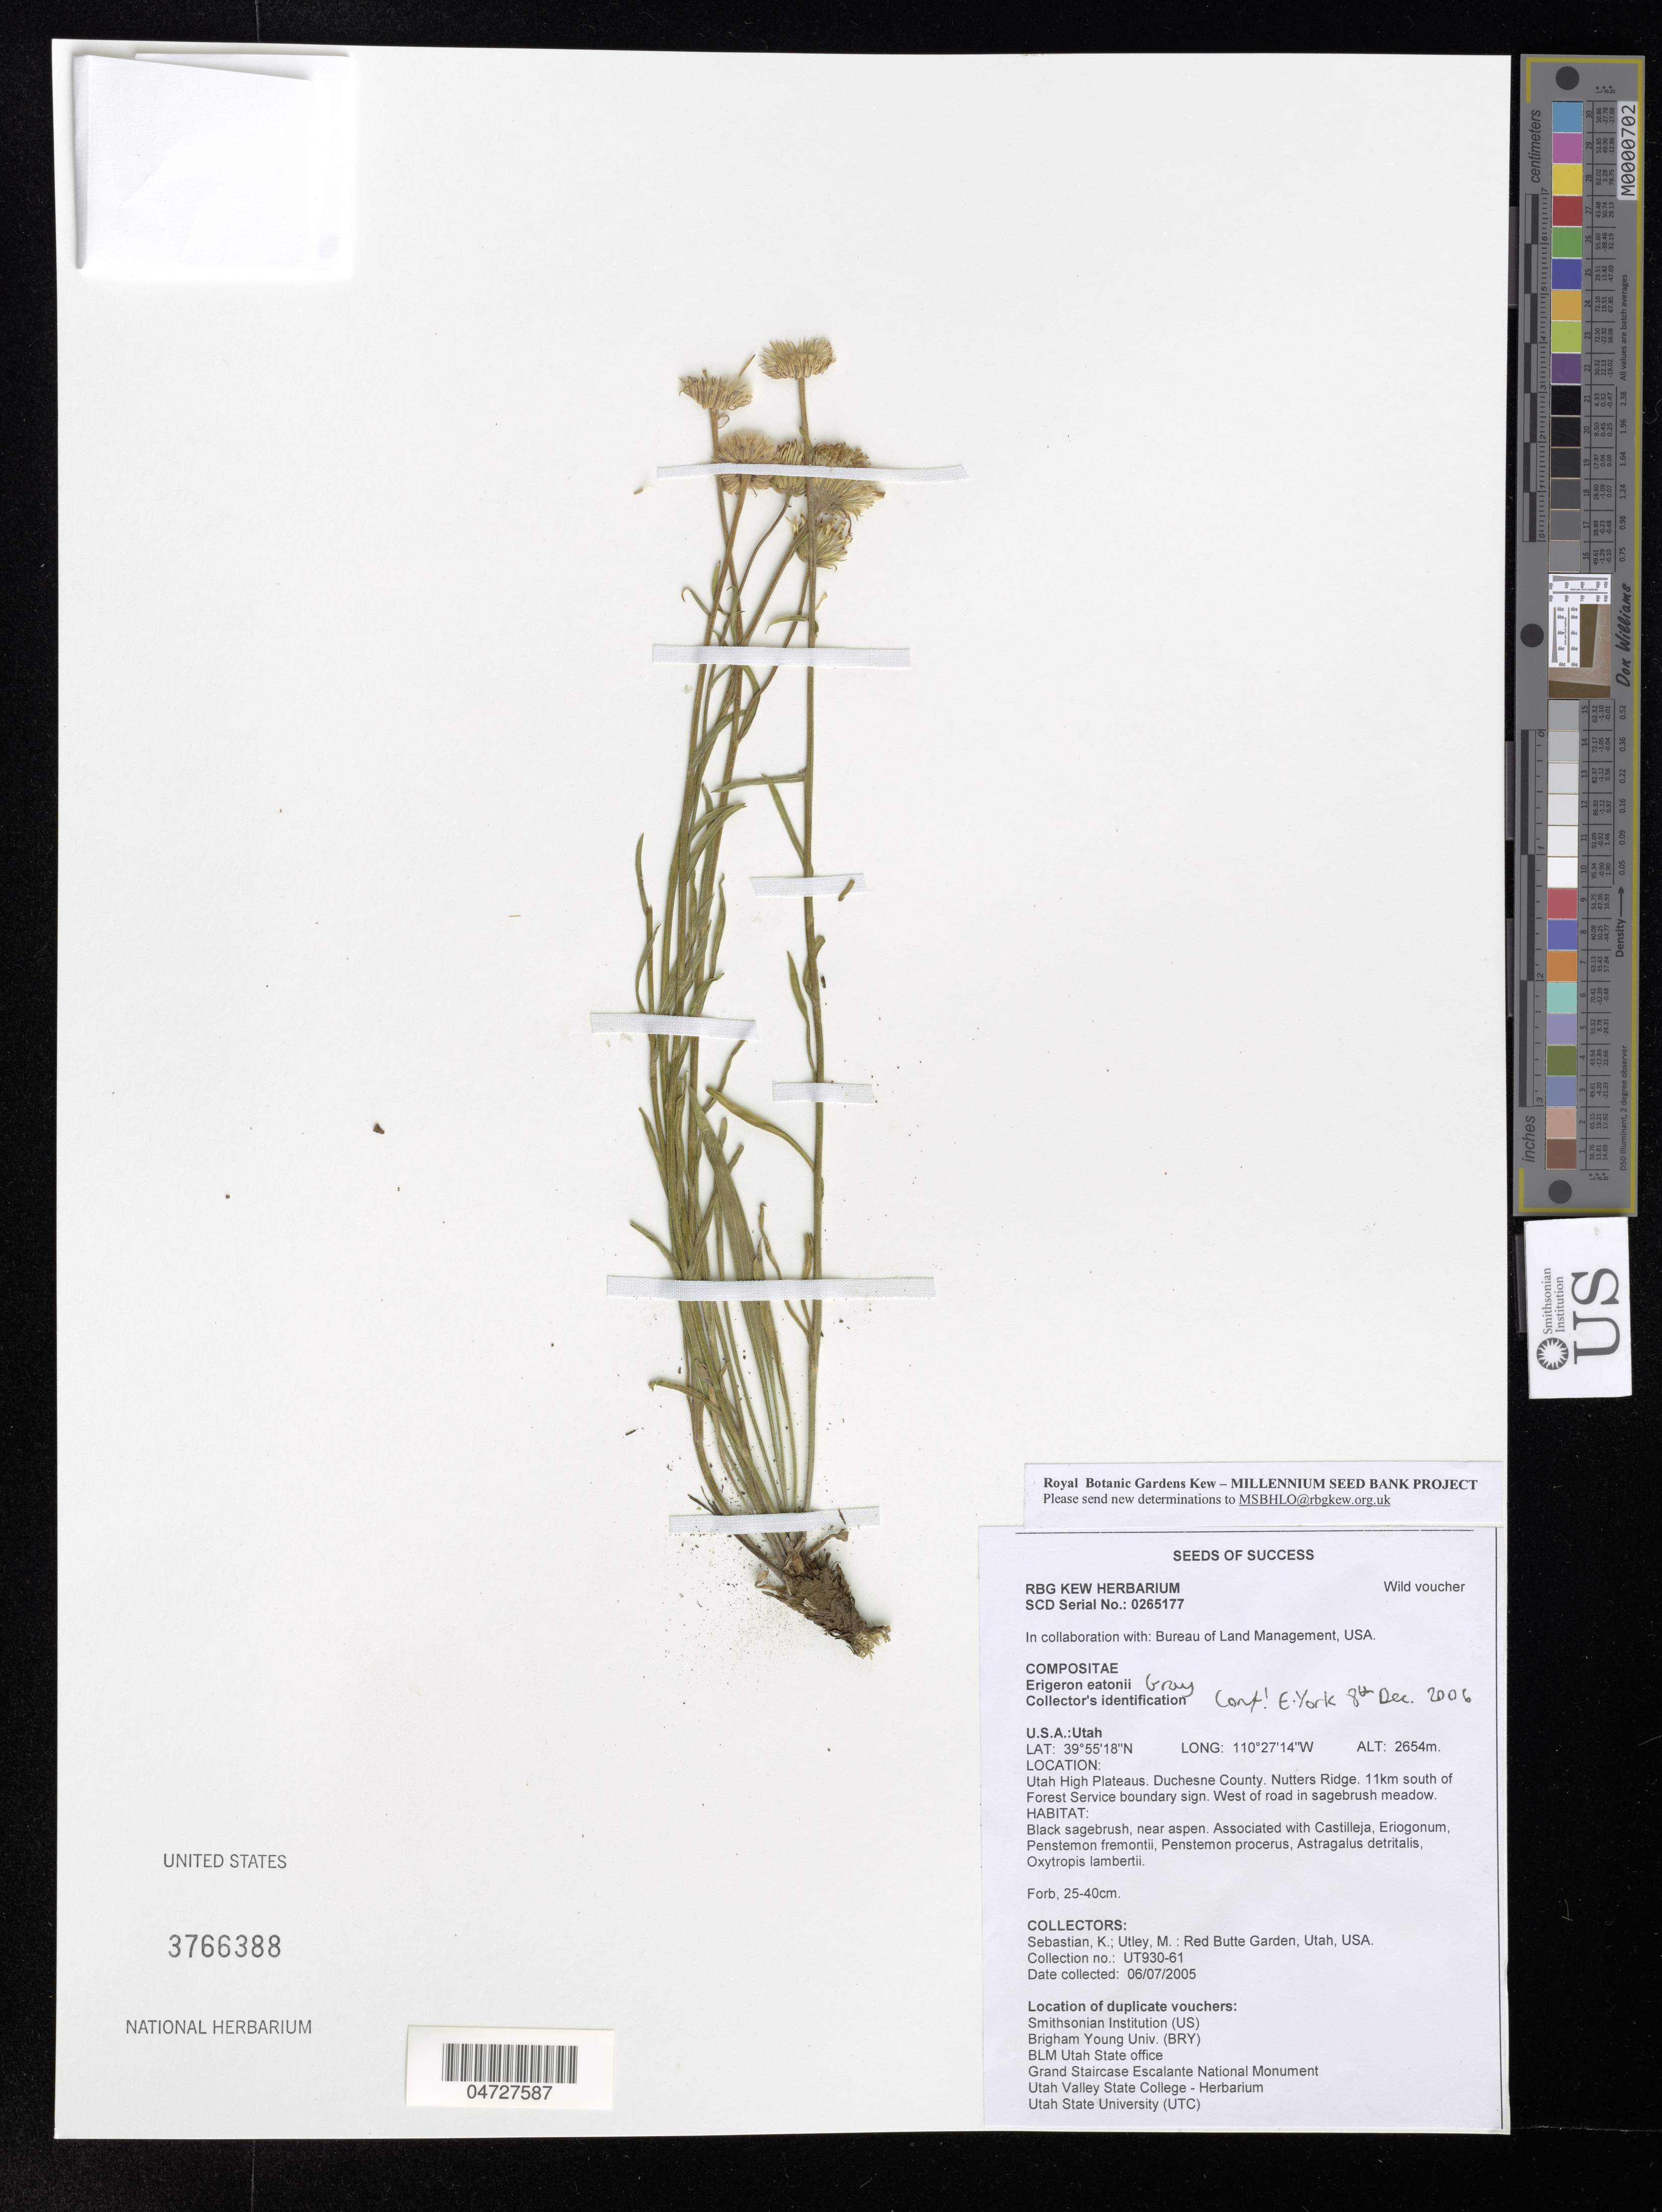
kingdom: Plantae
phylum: Tracheophyta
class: Magnoliopsida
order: Asterales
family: Asteraceae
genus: Erigeron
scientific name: Erigeron eatonii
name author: A. Gray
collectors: K. Sebastian & M. Utley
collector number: UT930-61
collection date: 2005-07-06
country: United States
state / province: Utah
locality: Utah High Plateaus. Duchesne County. Nutters Ridge. 11km south of Forest Service boundary sign. West of road in sagebrush meadow.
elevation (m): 2654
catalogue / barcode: US 3766388